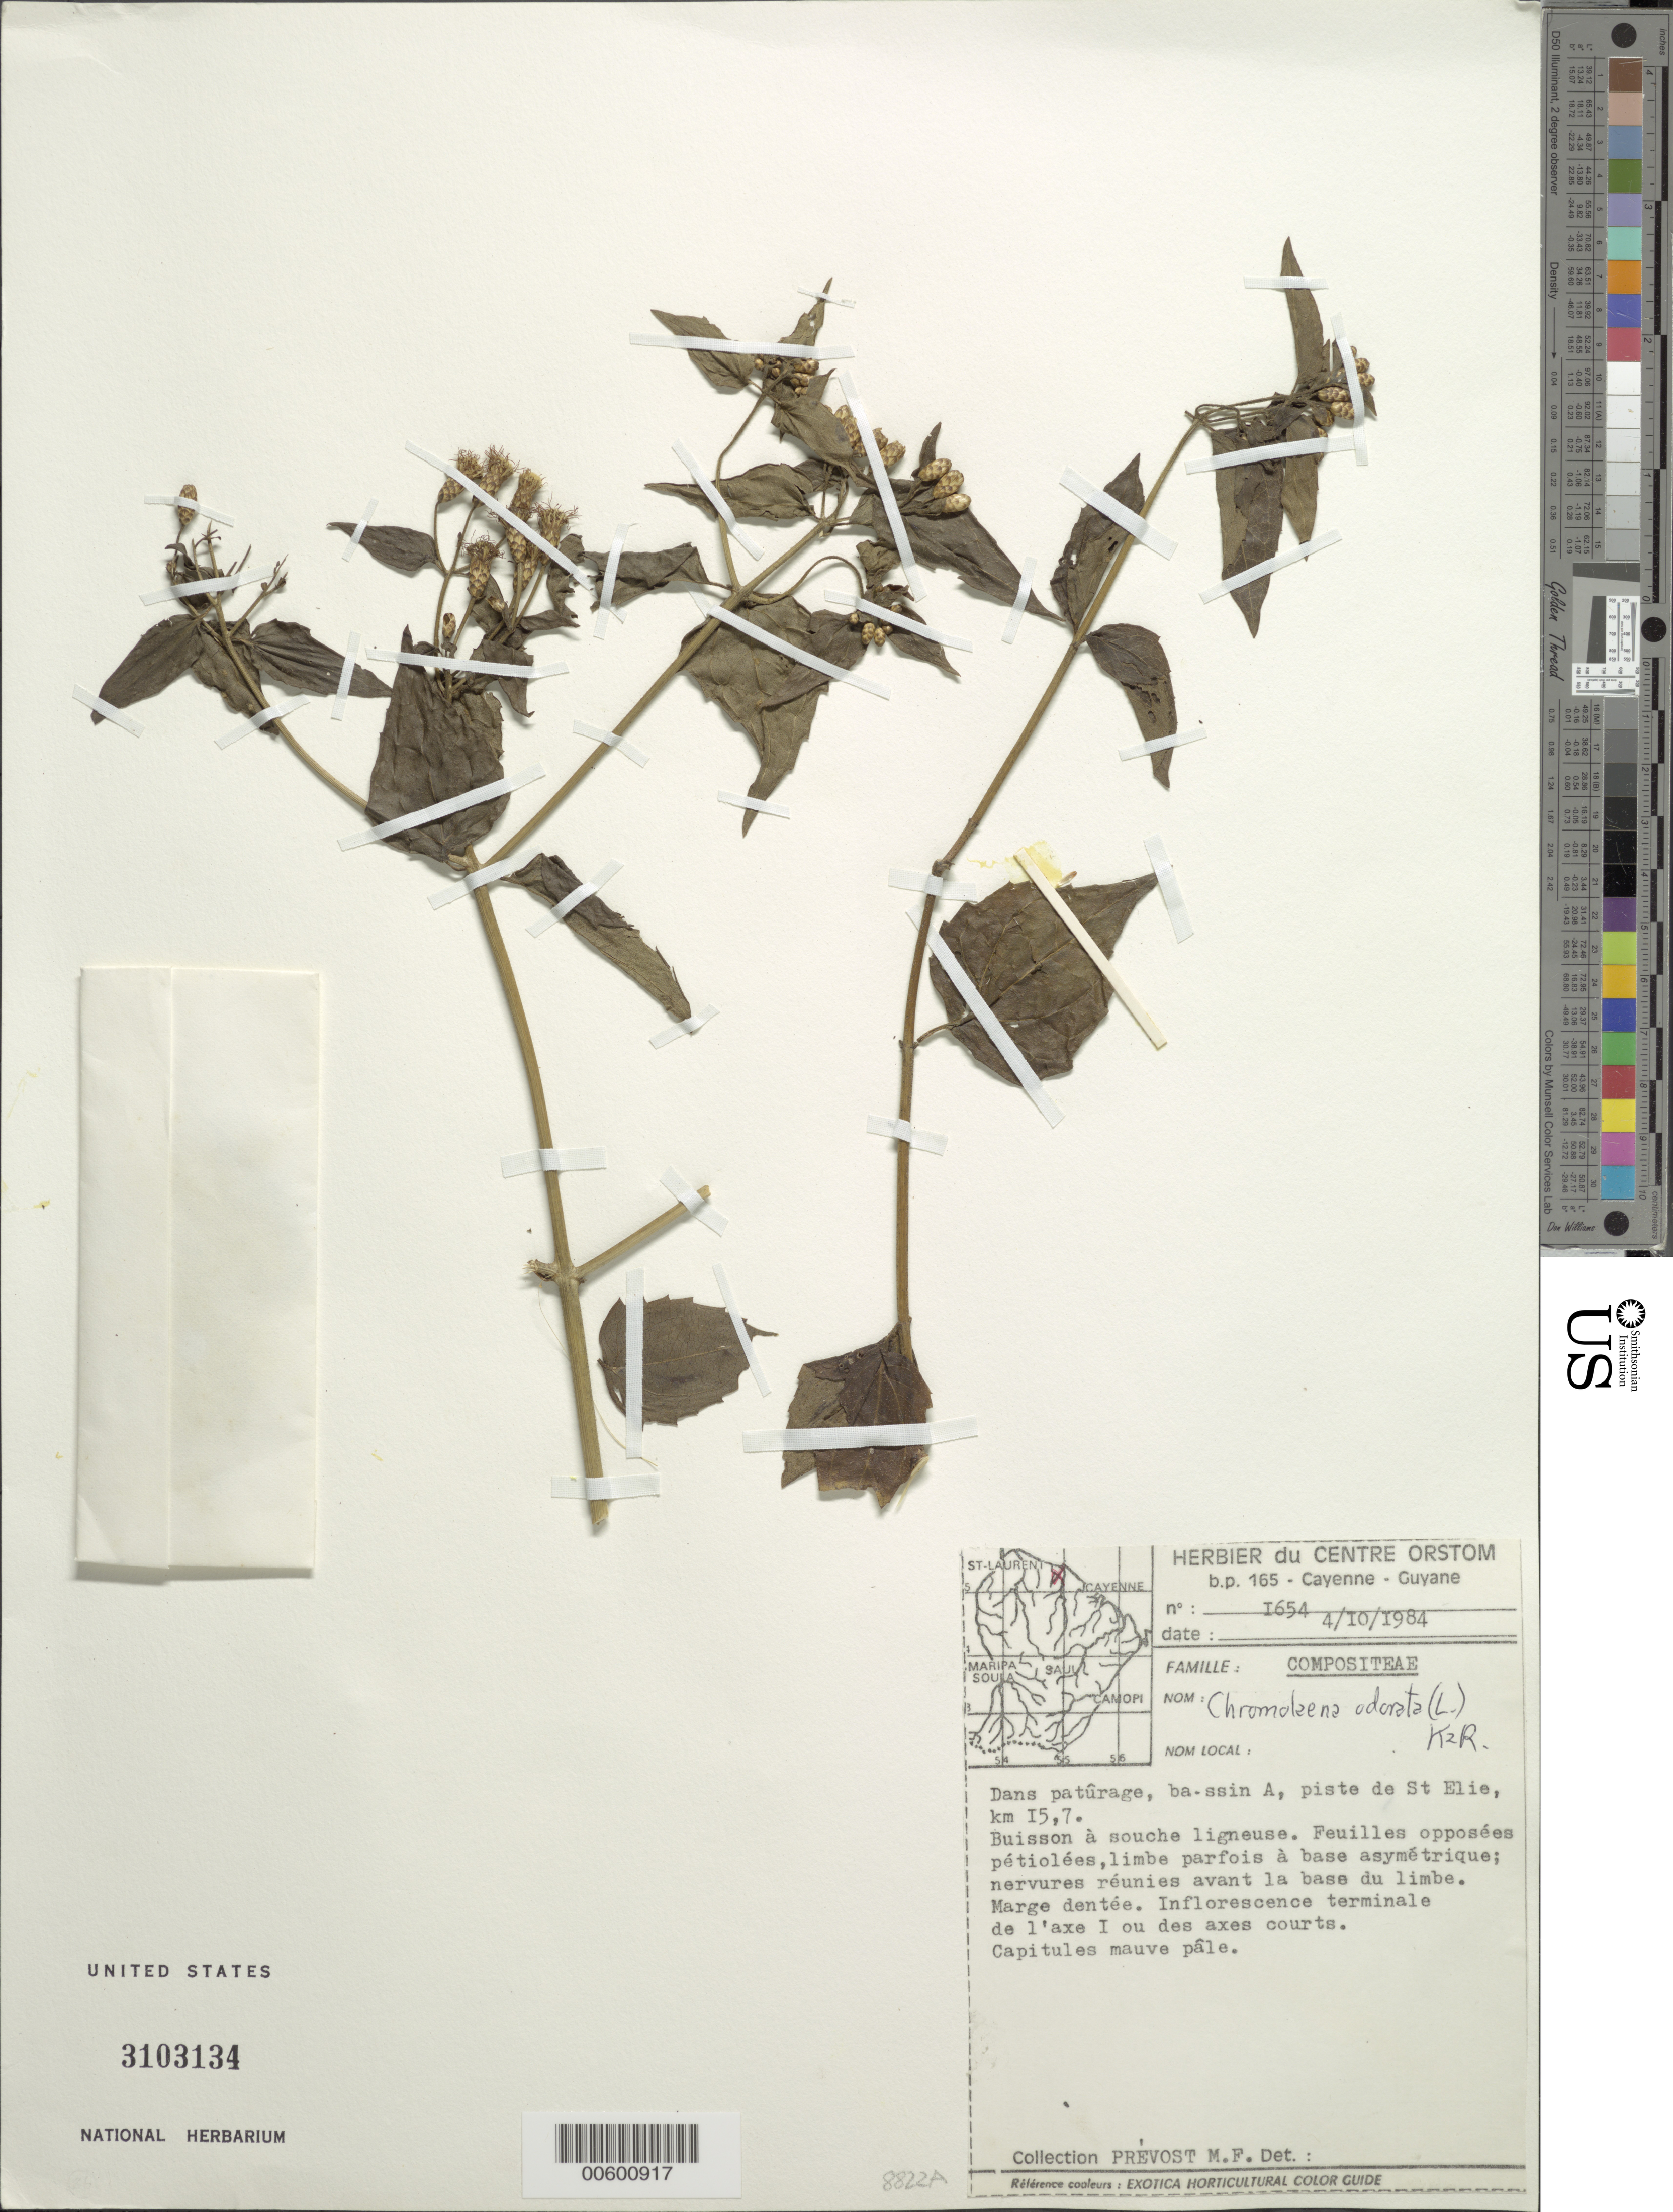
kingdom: Plantae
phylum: Tracheophyta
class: Magnoliopsida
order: Asterales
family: Asteraceae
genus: Chromolaena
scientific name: Chromolaena odorata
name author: (L.) R.M. King & H. Rob.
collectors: M.-F. Prévost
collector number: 1654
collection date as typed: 4-Oct-84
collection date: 1984-10-04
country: French Guiana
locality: Piste de Saint-Élie, pk. 15.7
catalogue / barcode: US 3103134